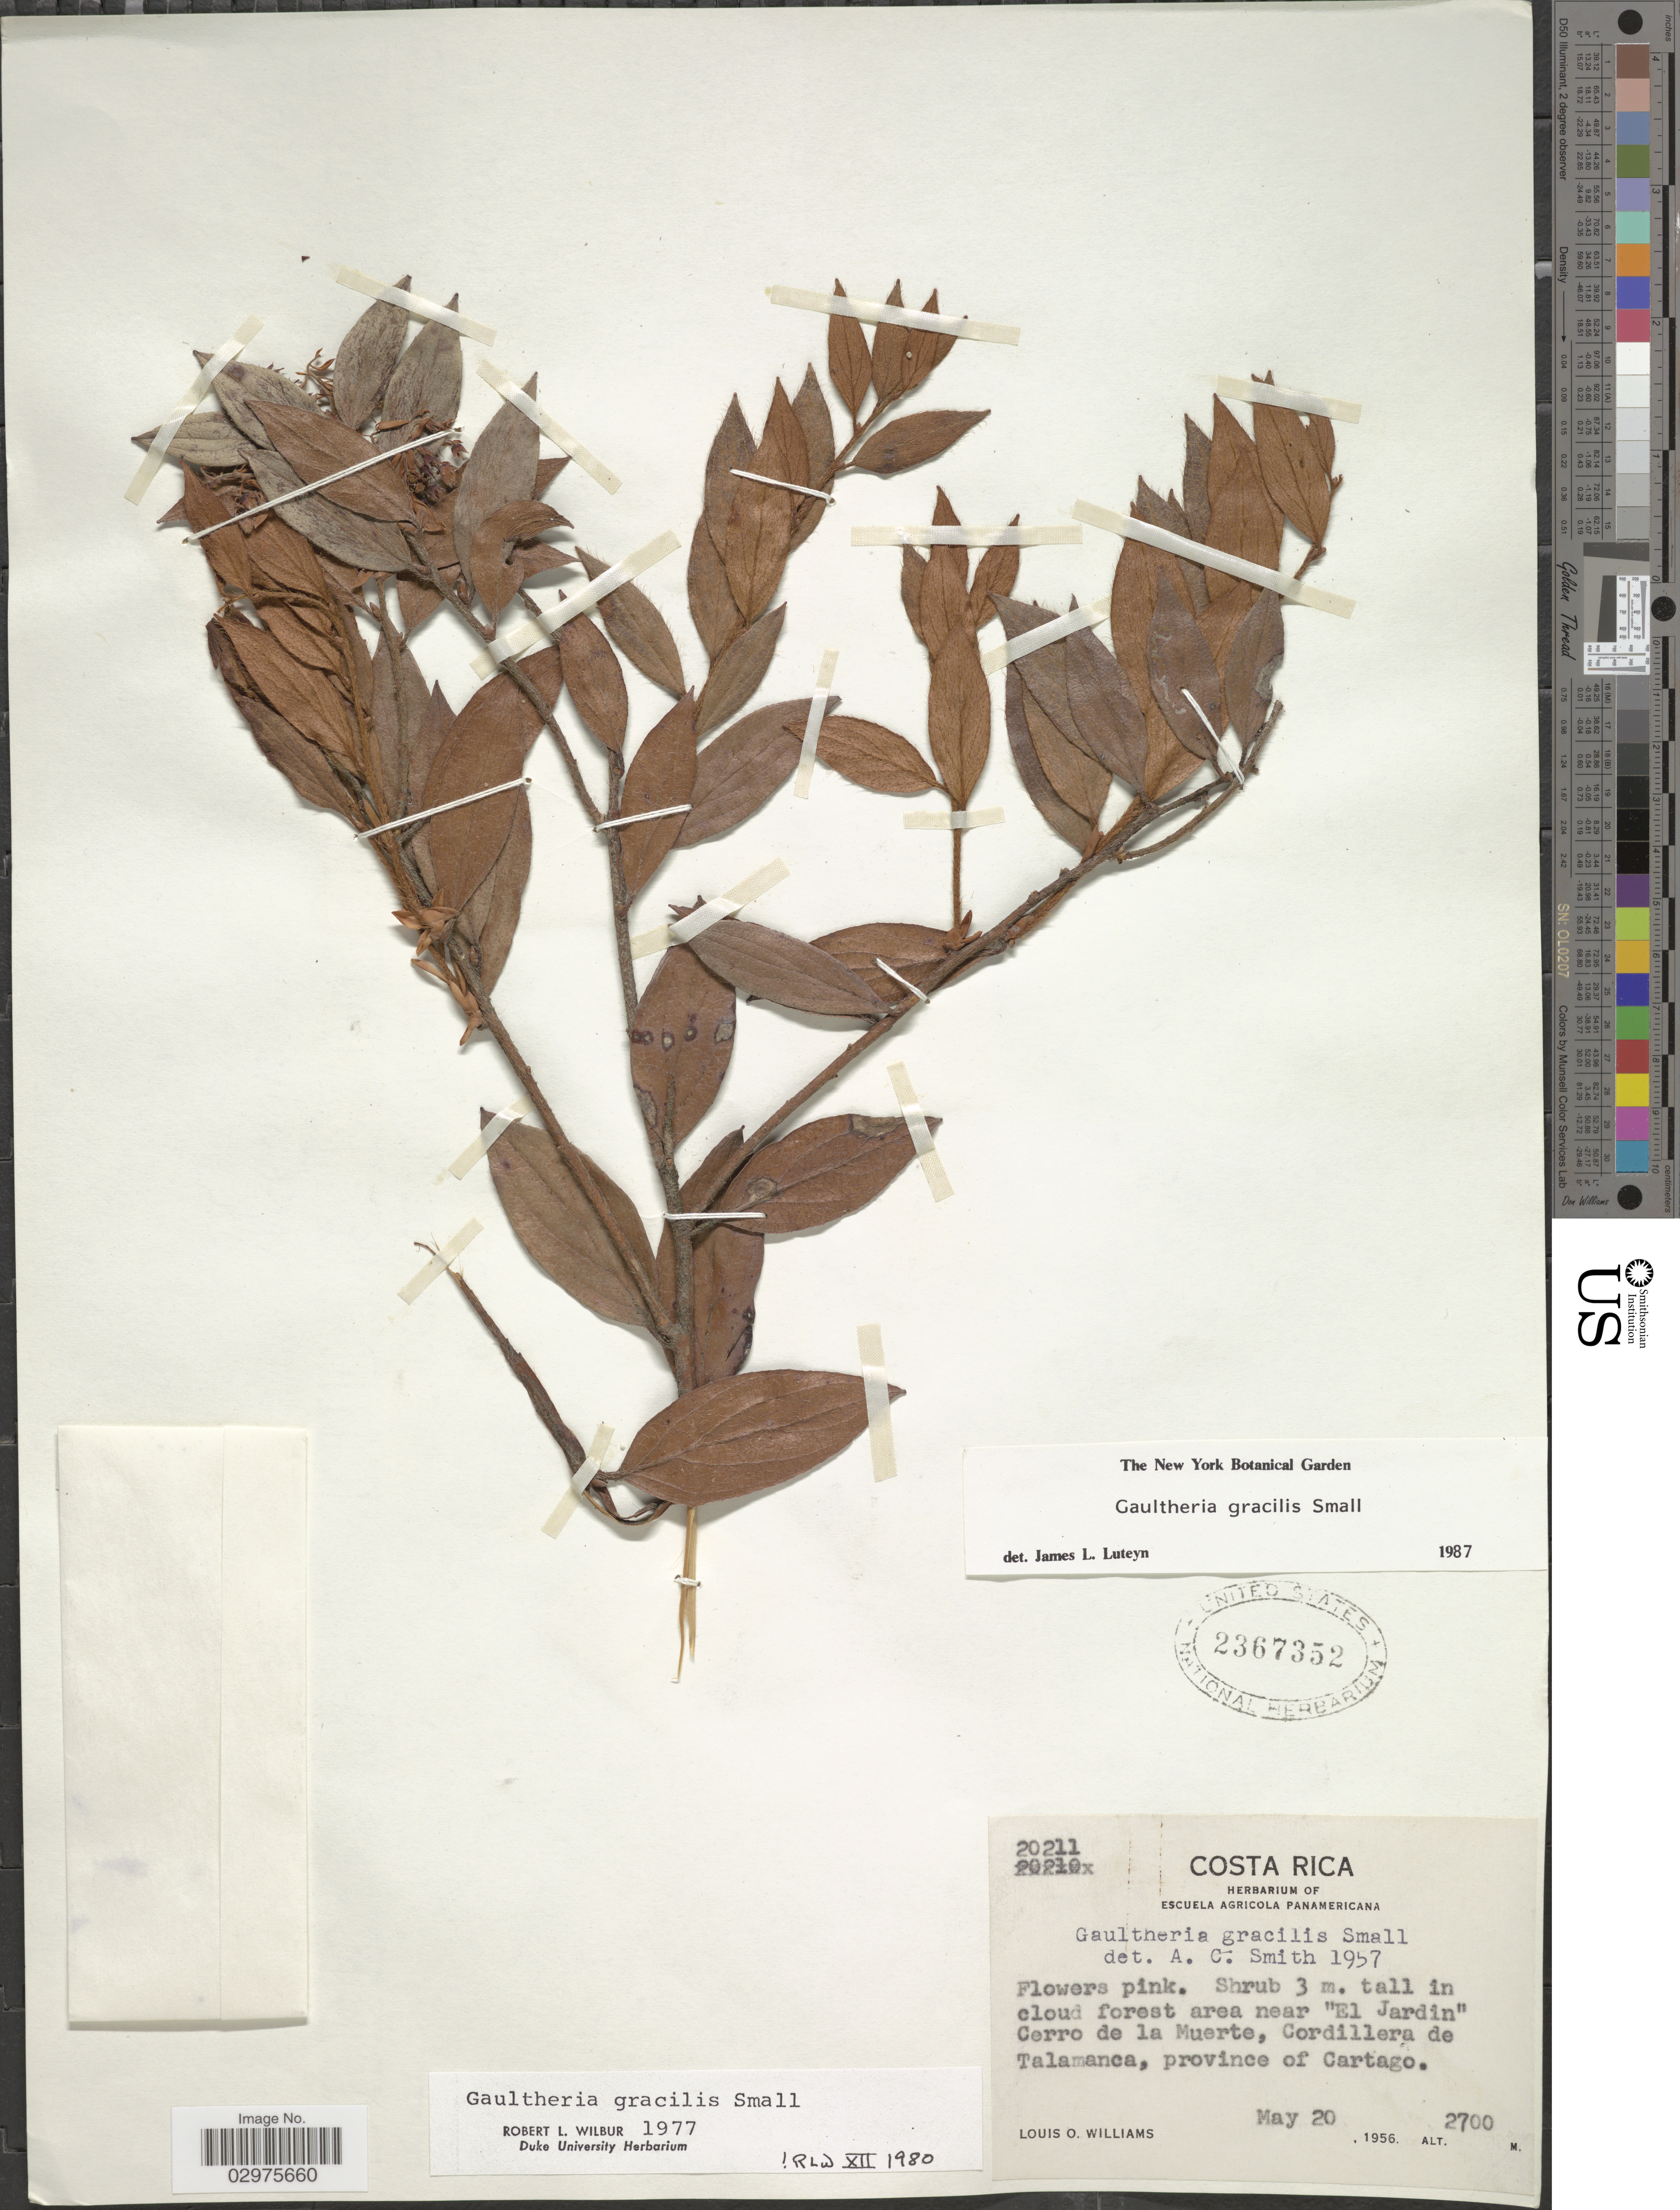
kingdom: Plantae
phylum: Tracheophyta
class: Magnoliopsida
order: Ericales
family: Ericaceae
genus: Gaultheria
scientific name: Gaultheria gracilis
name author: Small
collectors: L. O. Williams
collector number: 20211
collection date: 1956-05-20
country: Costa Rica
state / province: Cartago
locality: Near "El Jardin" Cerro de la Muerte, Cordillera de Talamanca.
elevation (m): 2700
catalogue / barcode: US 2367352